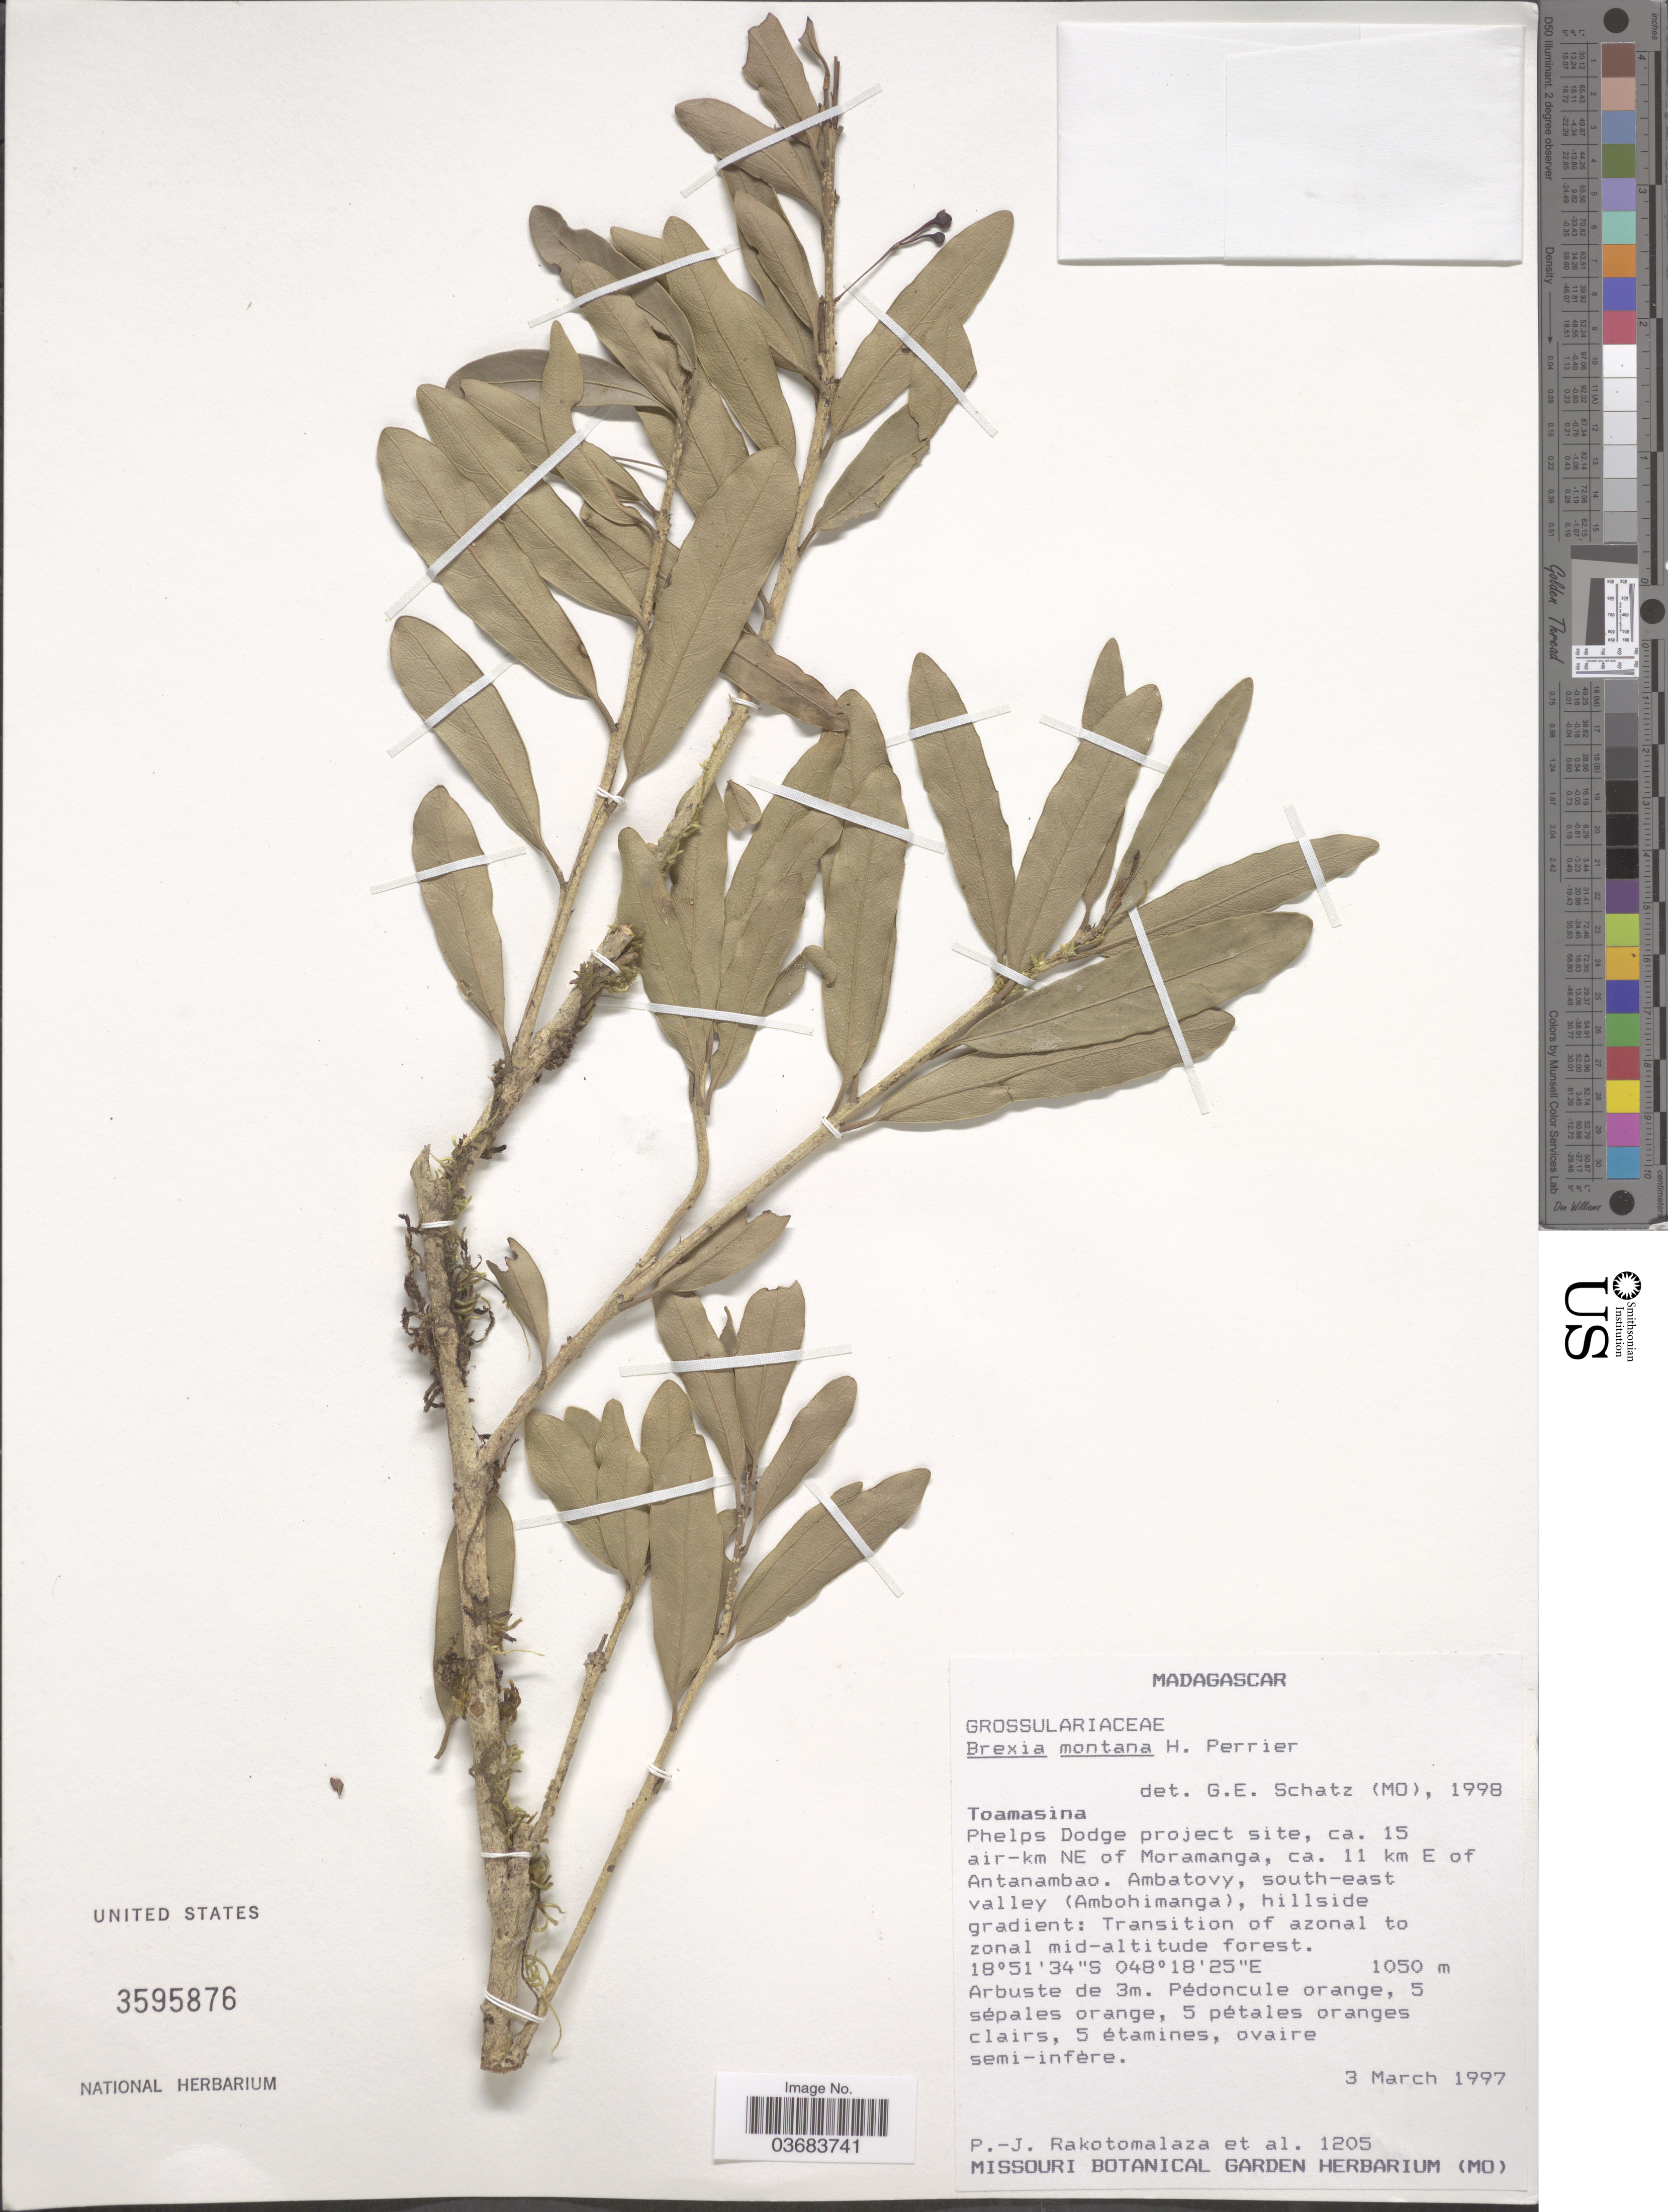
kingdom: Plantae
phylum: Tracheophyta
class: Magnoliopsida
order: Celastrales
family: Celastraceae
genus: Brexia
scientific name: Brexia montana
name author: H. Perrier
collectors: P. J. Rakotomalaza & et al.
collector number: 1205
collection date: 1997-03-03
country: Madagascar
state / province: Alaotra Mangoro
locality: Phelps Dodge project site, ca. 15 air-km NE of Moramanga, ca. 11 km E of Antanambao. Ambatovy, south-east valley (Ambohimanga).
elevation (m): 1050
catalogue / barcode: US 3595876